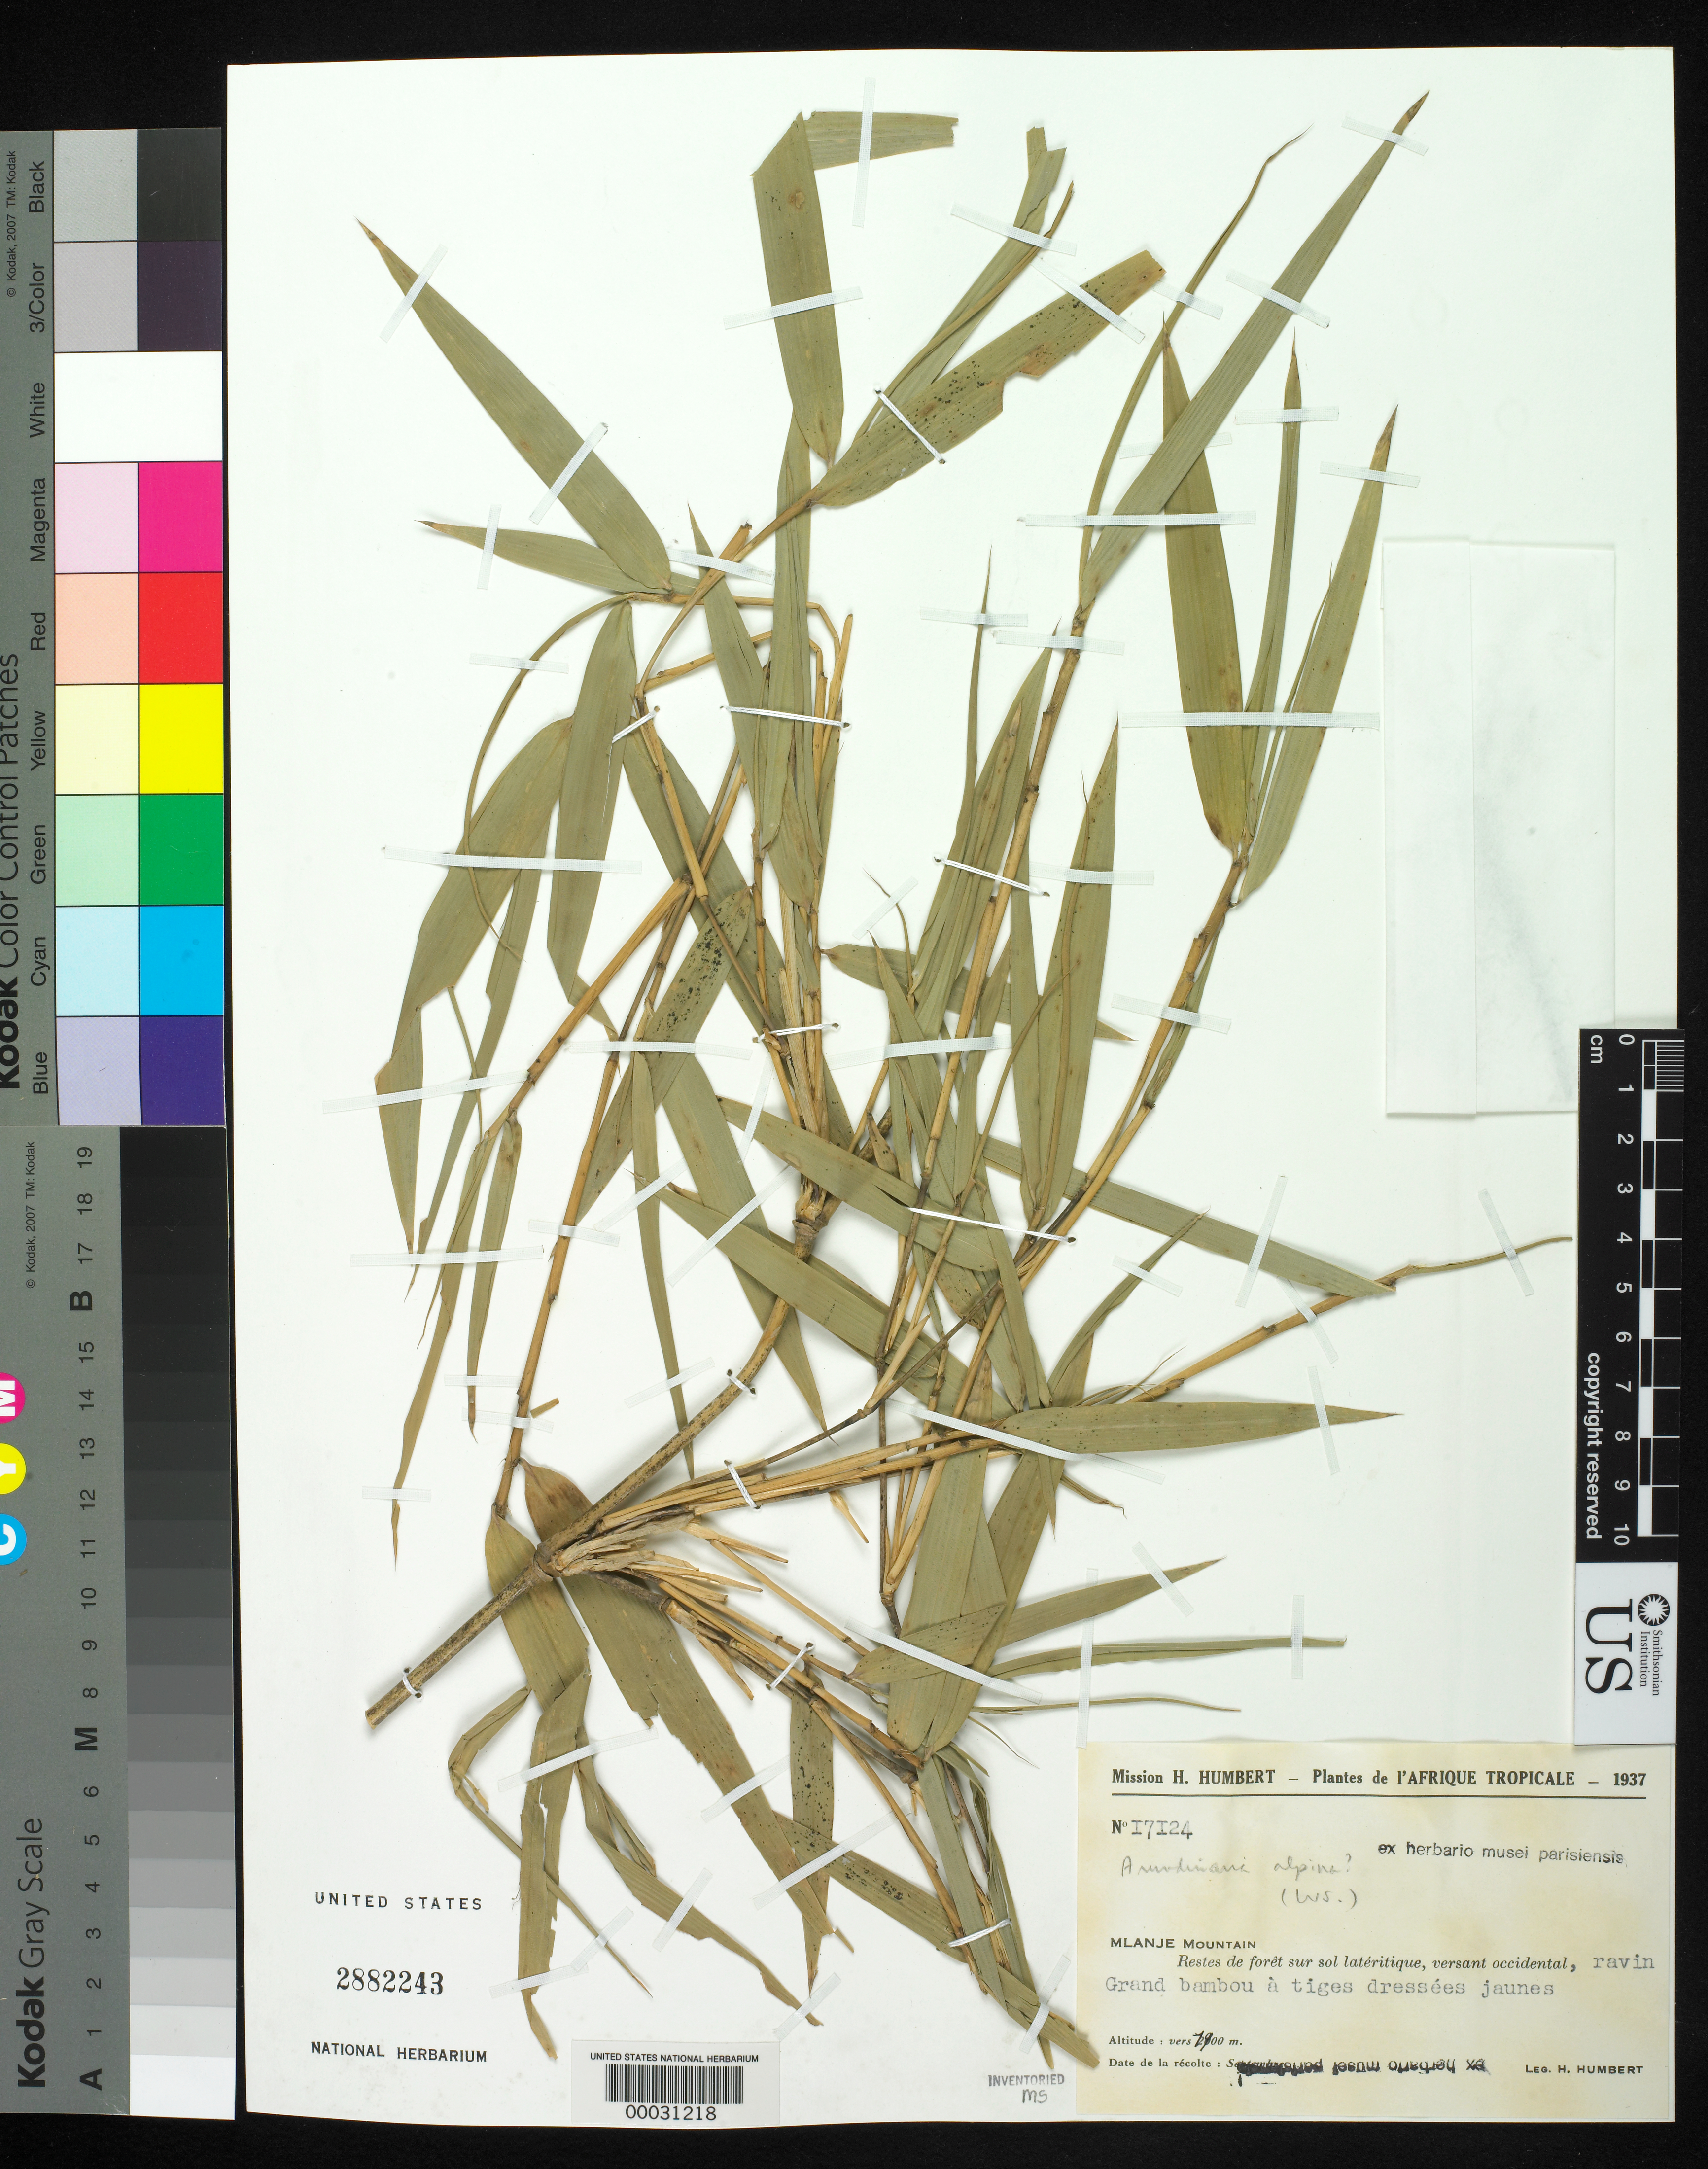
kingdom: Plantae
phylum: Tracheophyta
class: Liliopsida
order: Poales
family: Poaceae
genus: Oldeania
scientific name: Oldeania alpina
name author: (K. Schum.) Stapleton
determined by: Poaceae Reorganization Project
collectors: H. Humbert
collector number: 17124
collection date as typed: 1937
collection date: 1937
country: Malawi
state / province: Southern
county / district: Mulanje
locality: Mlanje mountain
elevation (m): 2408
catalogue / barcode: US 2882243